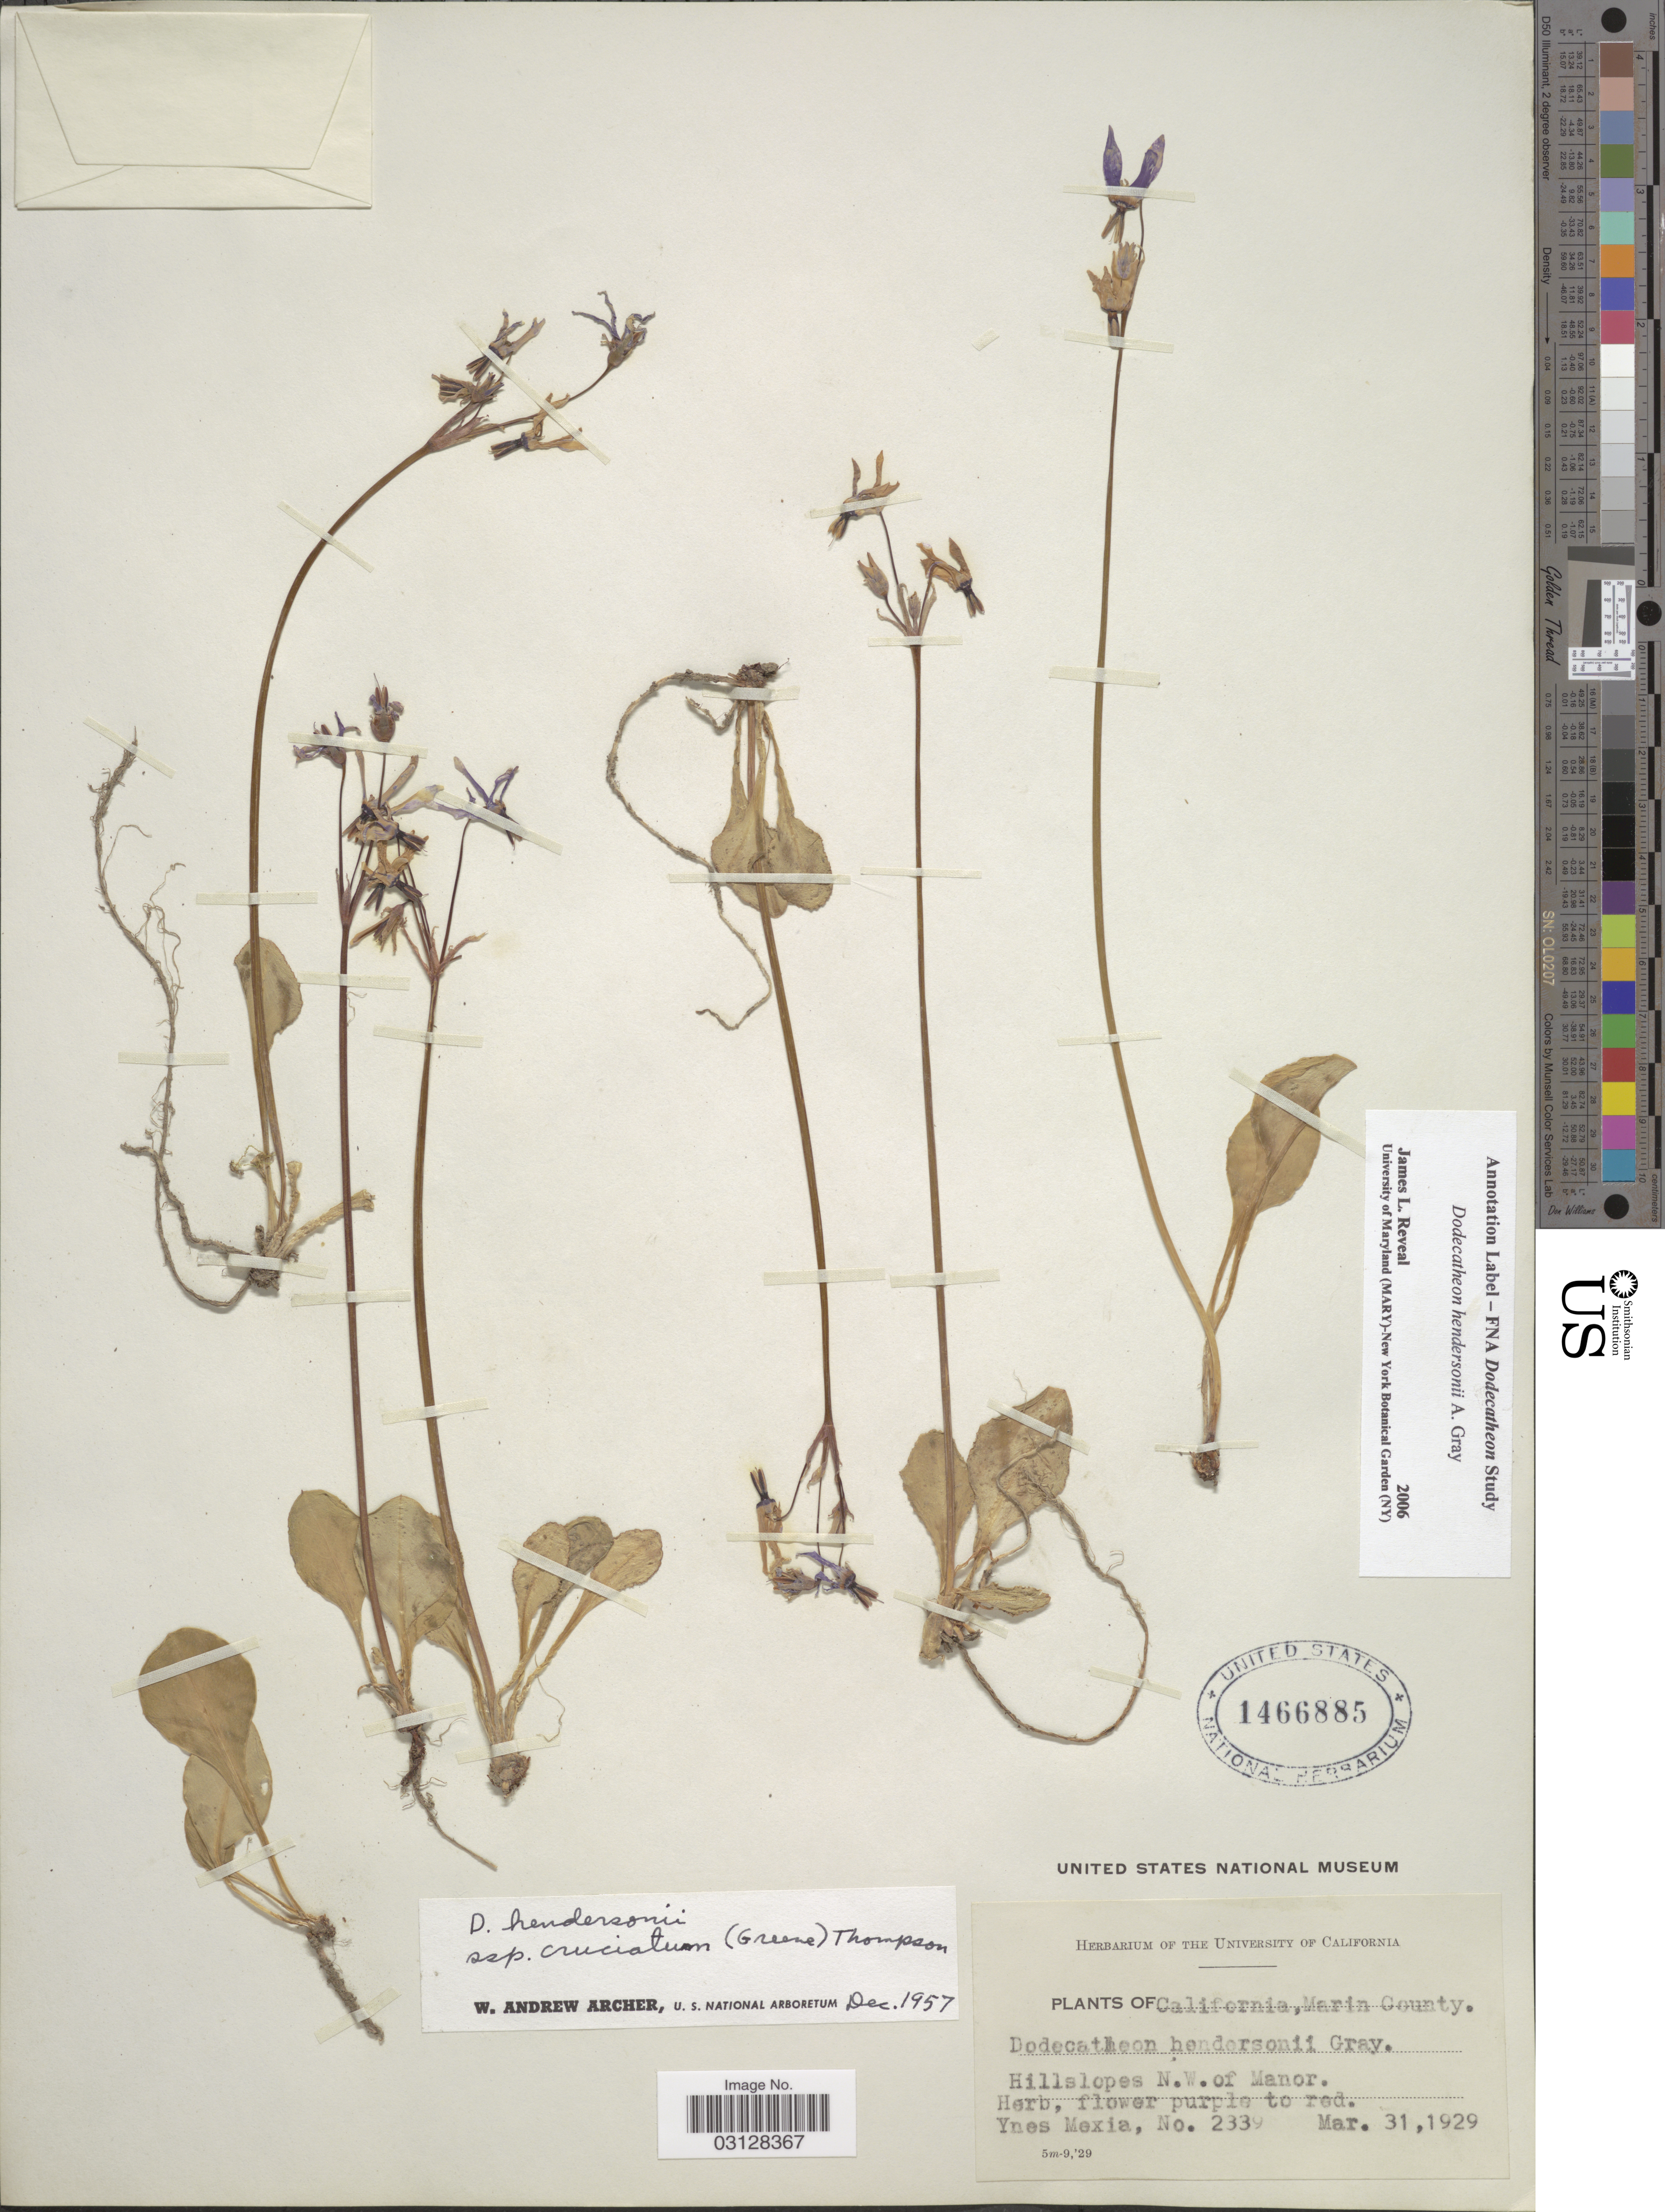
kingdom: Plantae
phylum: Tracheophyta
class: Magnoliopsida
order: Ericales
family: Primulaceae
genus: Dodecatheon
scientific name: Dodecatheon hendersonii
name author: A. Gray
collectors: Y. Mexia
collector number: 2339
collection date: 1929-03-31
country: United States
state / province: California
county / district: Marin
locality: Marin County. Hillslopes N.W. of Manor.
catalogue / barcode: US 1466885